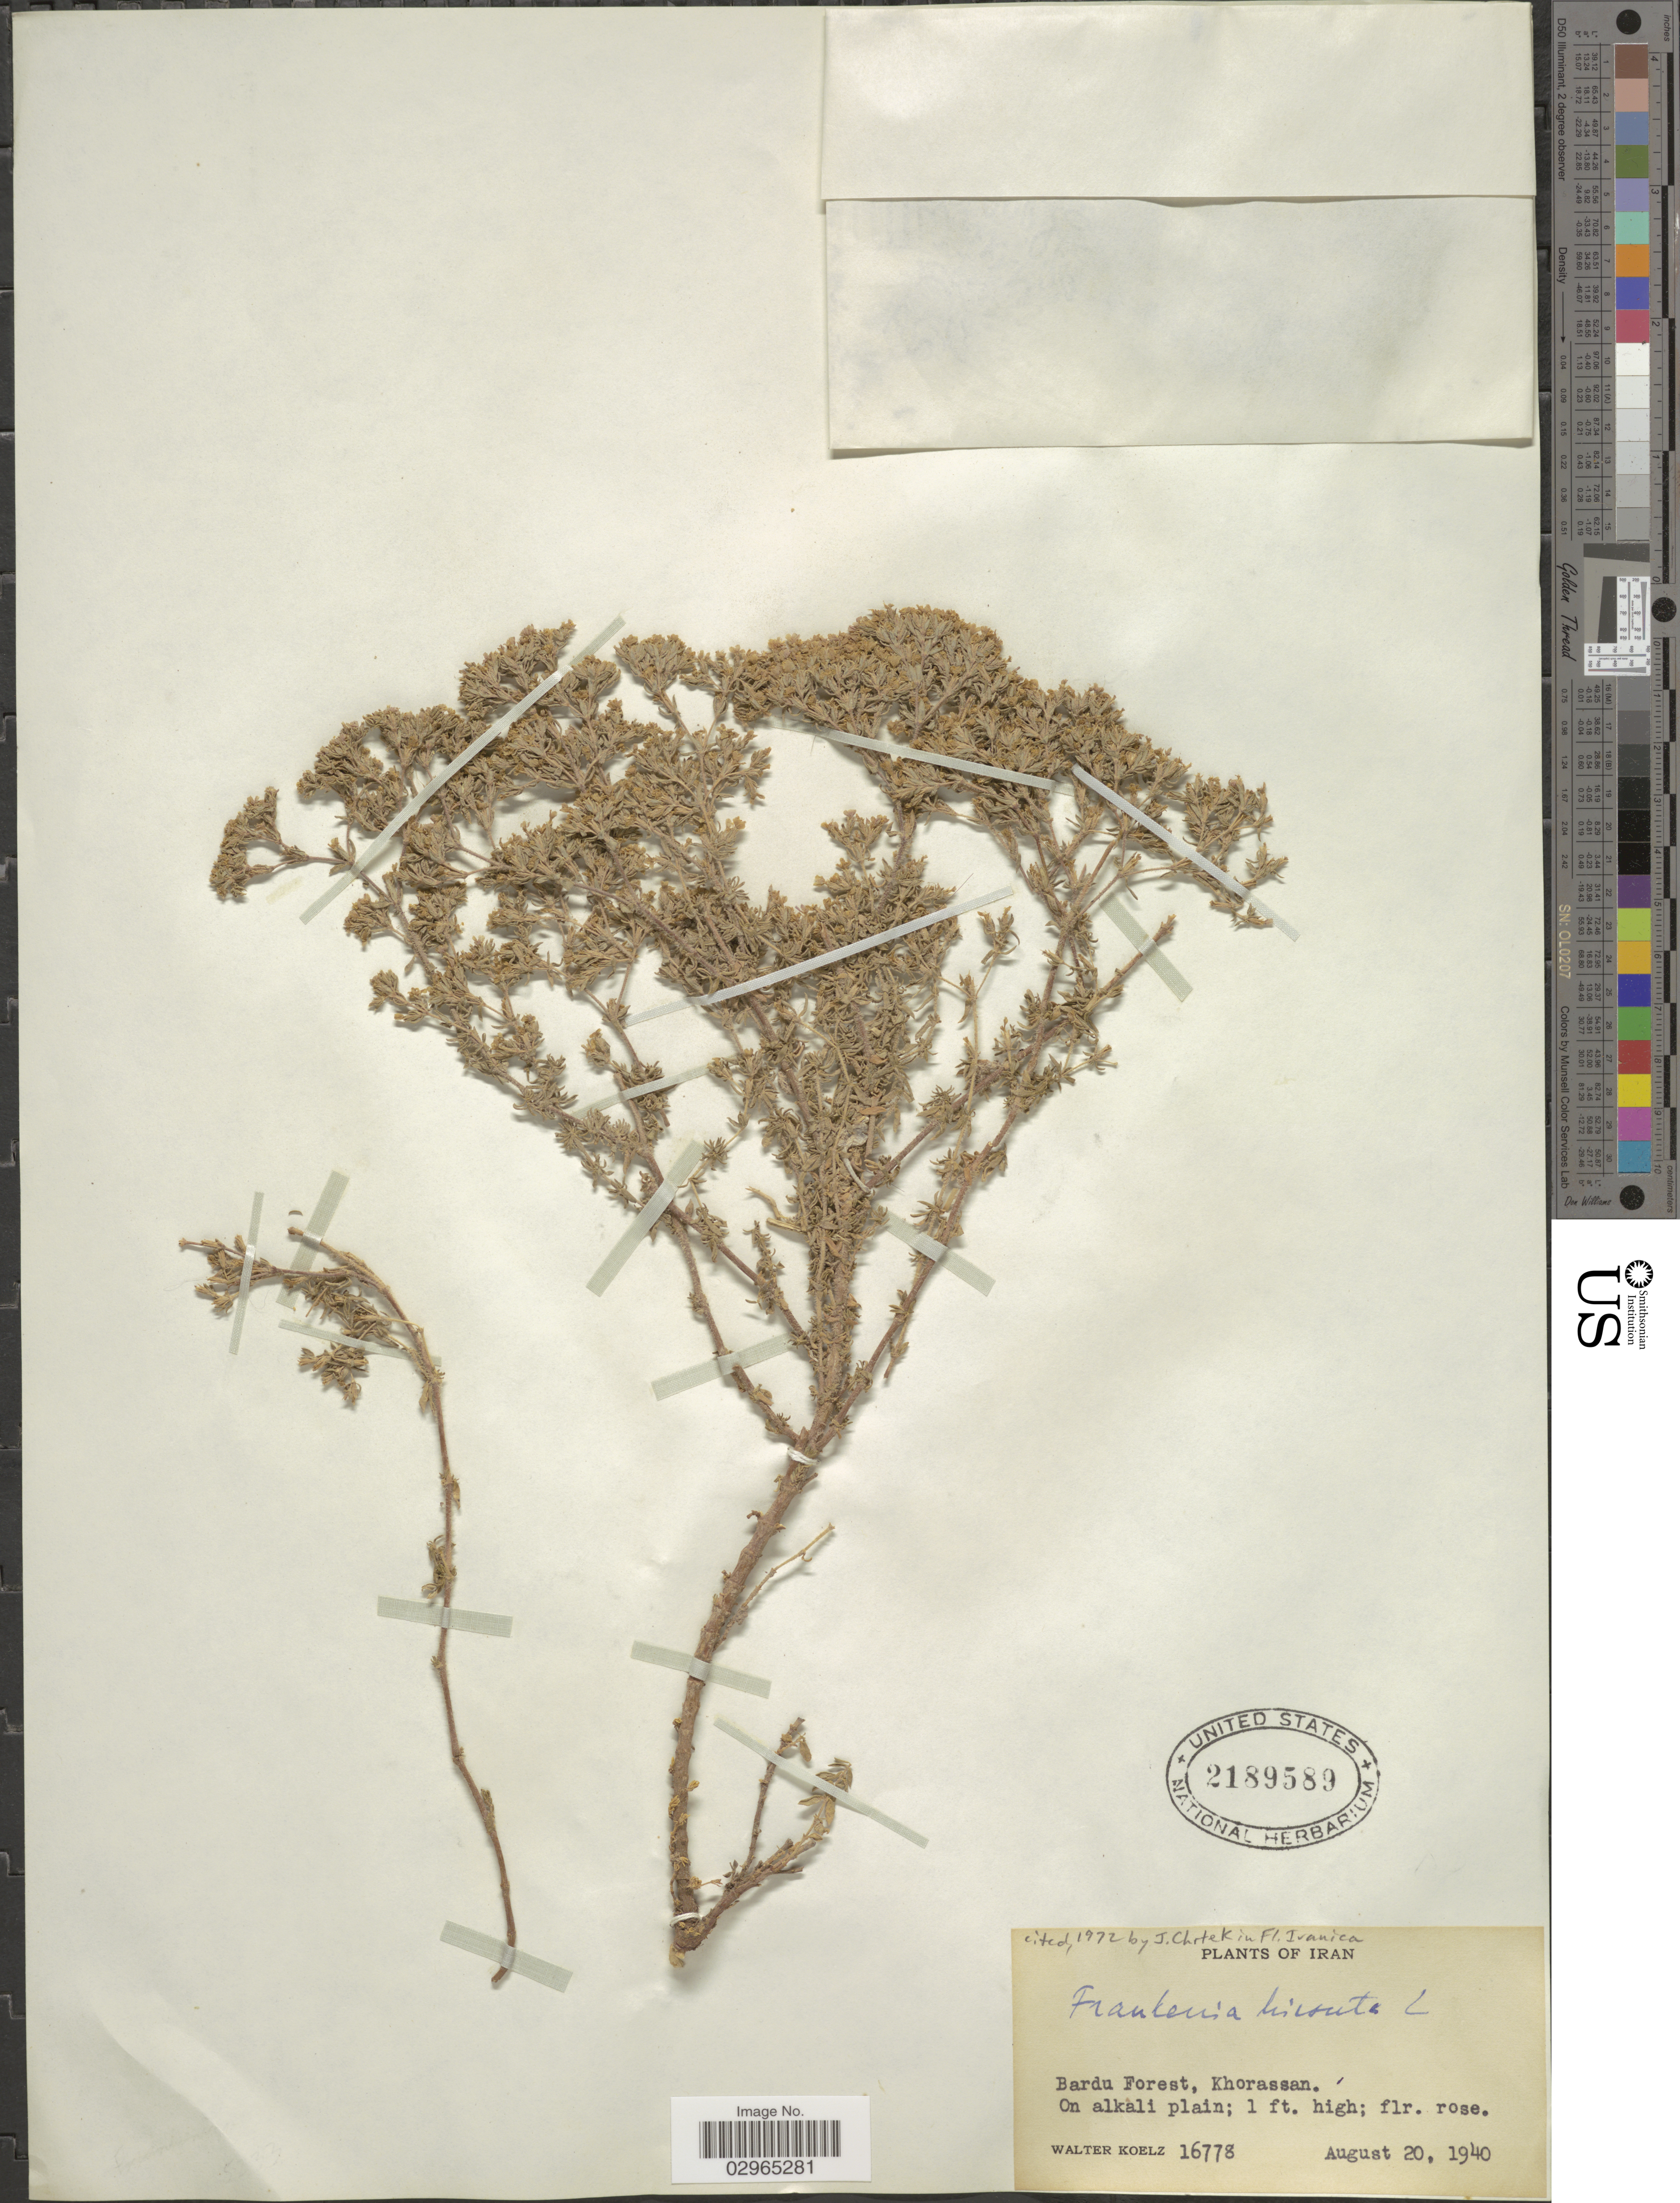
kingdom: Plantae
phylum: Tracheophyta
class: Magnoliopsida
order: Caryophyllales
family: Frankeniaceae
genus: Frankenia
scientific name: Frankenia laevis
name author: L.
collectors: W. N. Koelz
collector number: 16778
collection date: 1940-08-20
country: Iran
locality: Bardu Forest, Khorassan.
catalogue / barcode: US 2189589